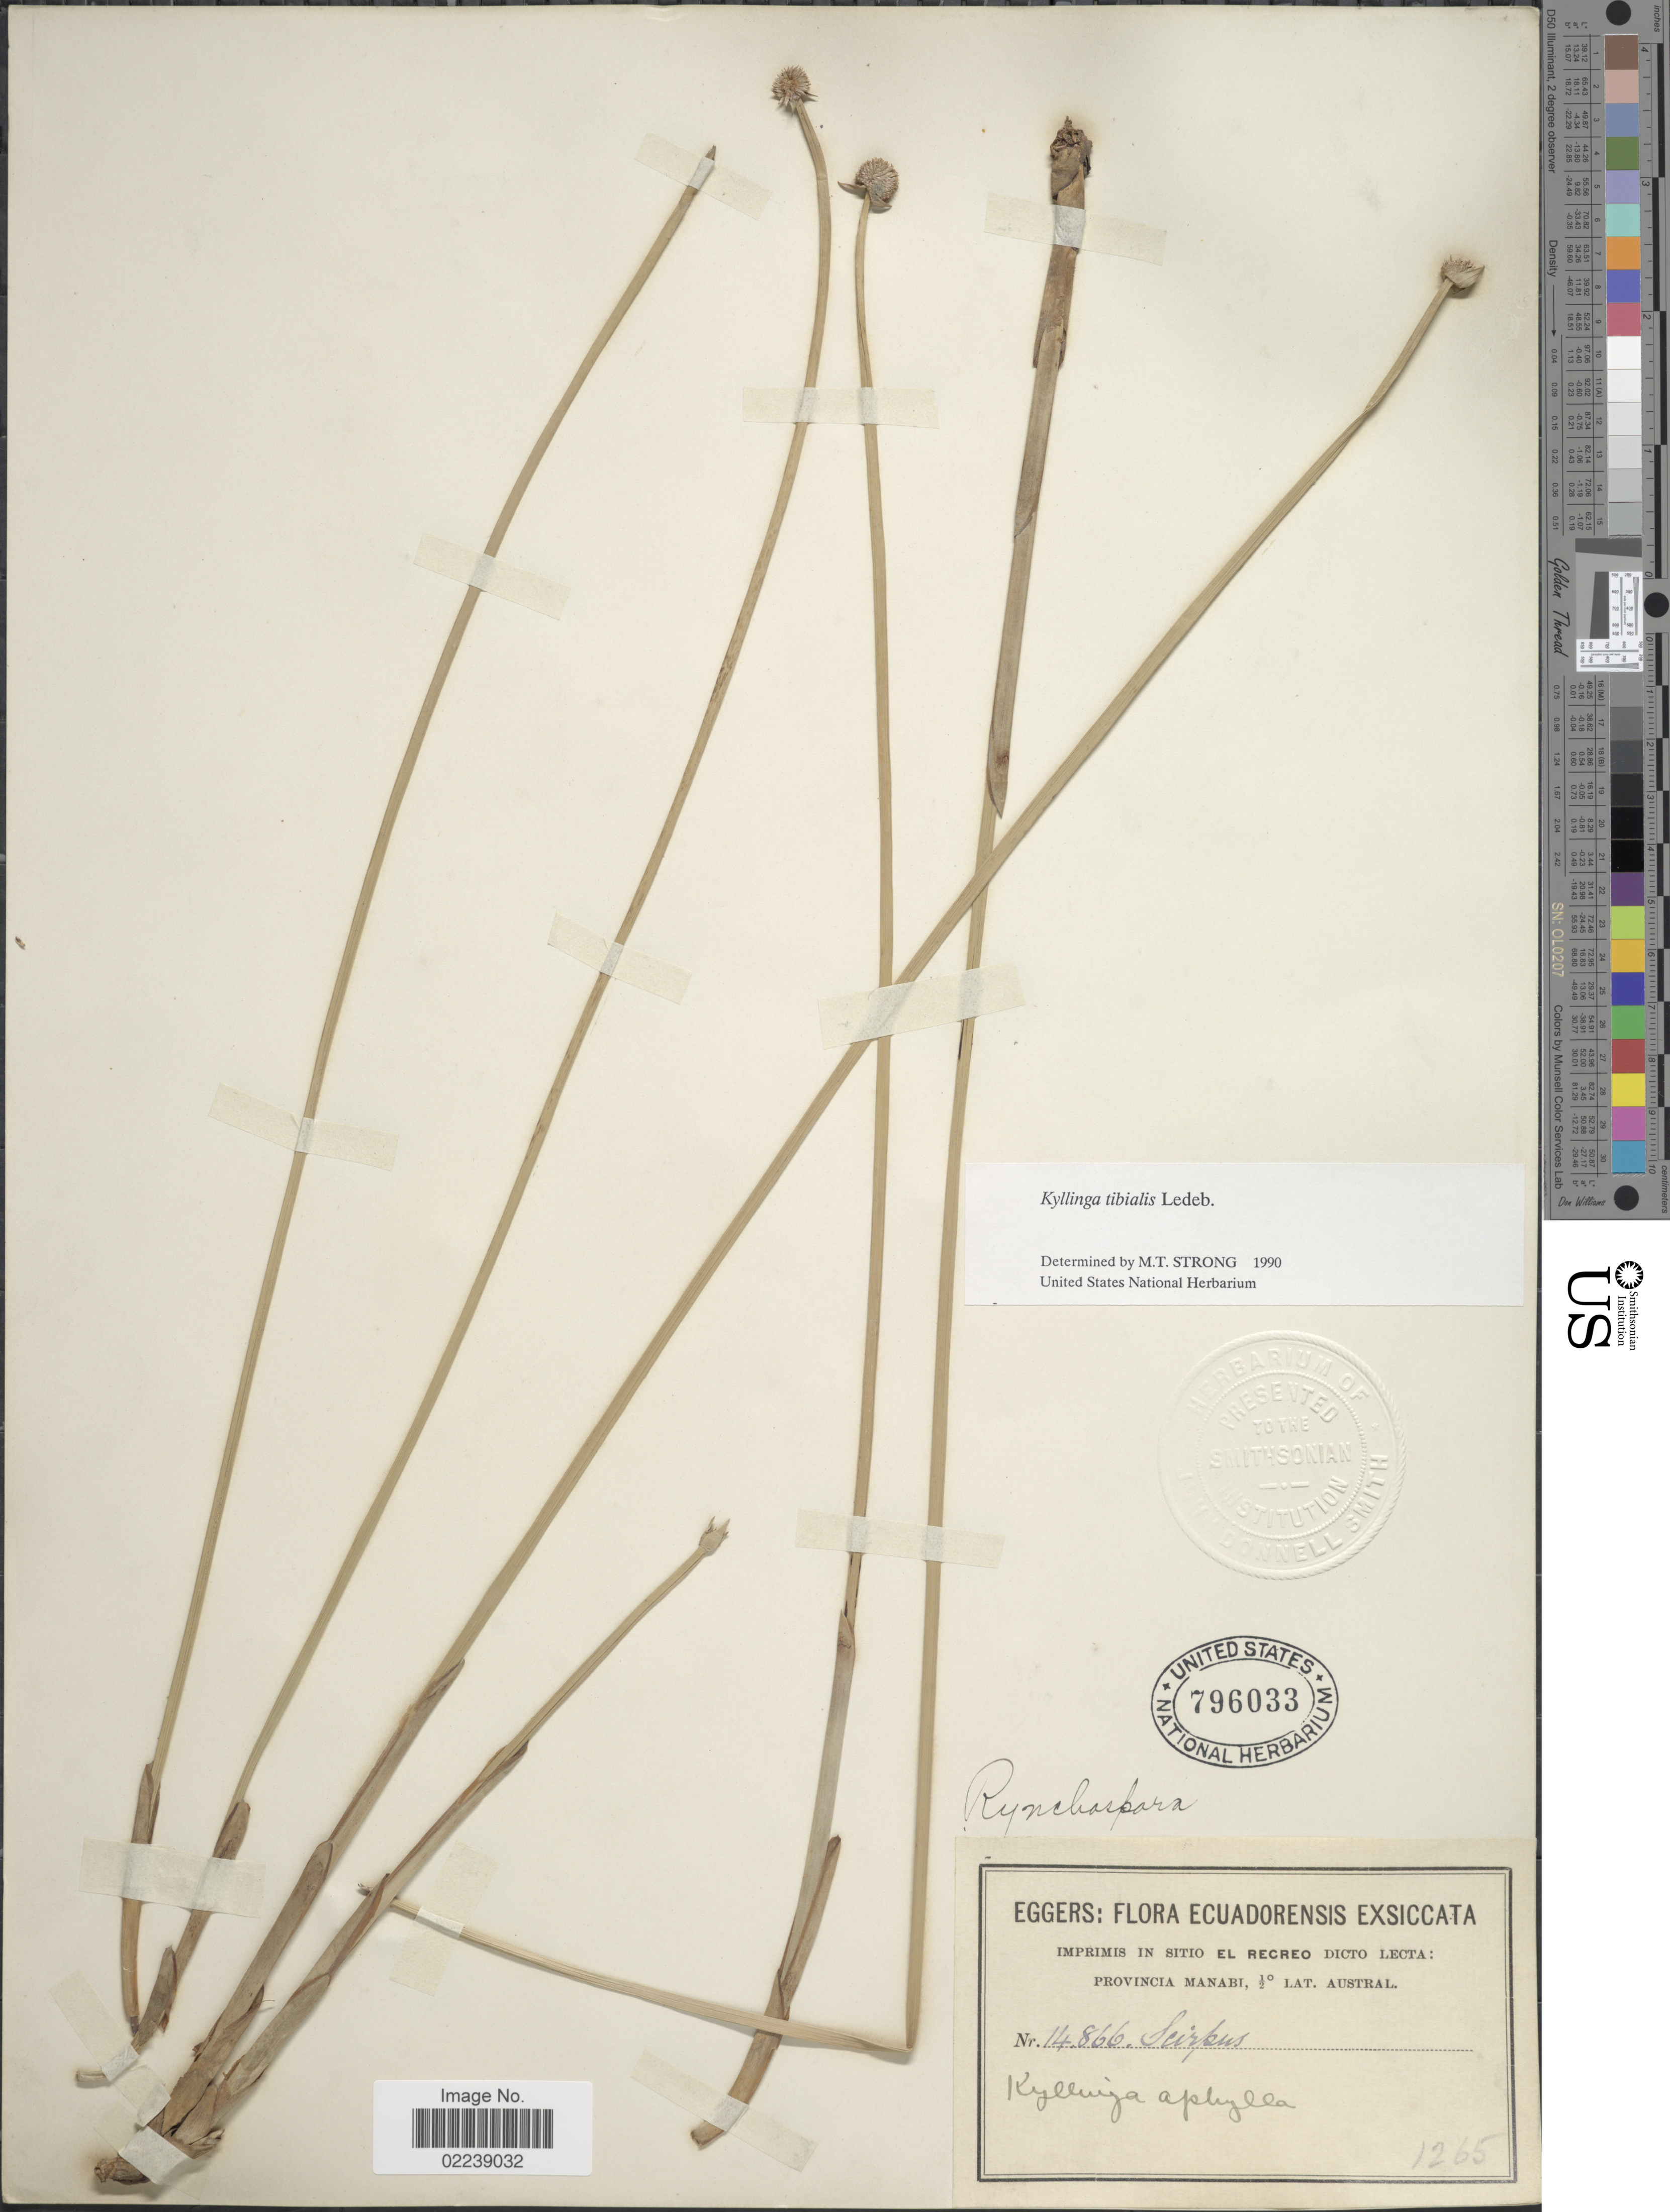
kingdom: Plantae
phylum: Tracheophyta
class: Liliopsida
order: Poales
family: Cyperaceae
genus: Cyperus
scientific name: Cyperus tibialis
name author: (Poit. ex Ledeb.) Govaerts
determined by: Strong, Mark T., (BOT), Smithsonian Institution - National Museum of Natural History (UNITED STATES)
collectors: -. Eggers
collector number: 14866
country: Ecuador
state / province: Manabí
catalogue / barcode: US 796033